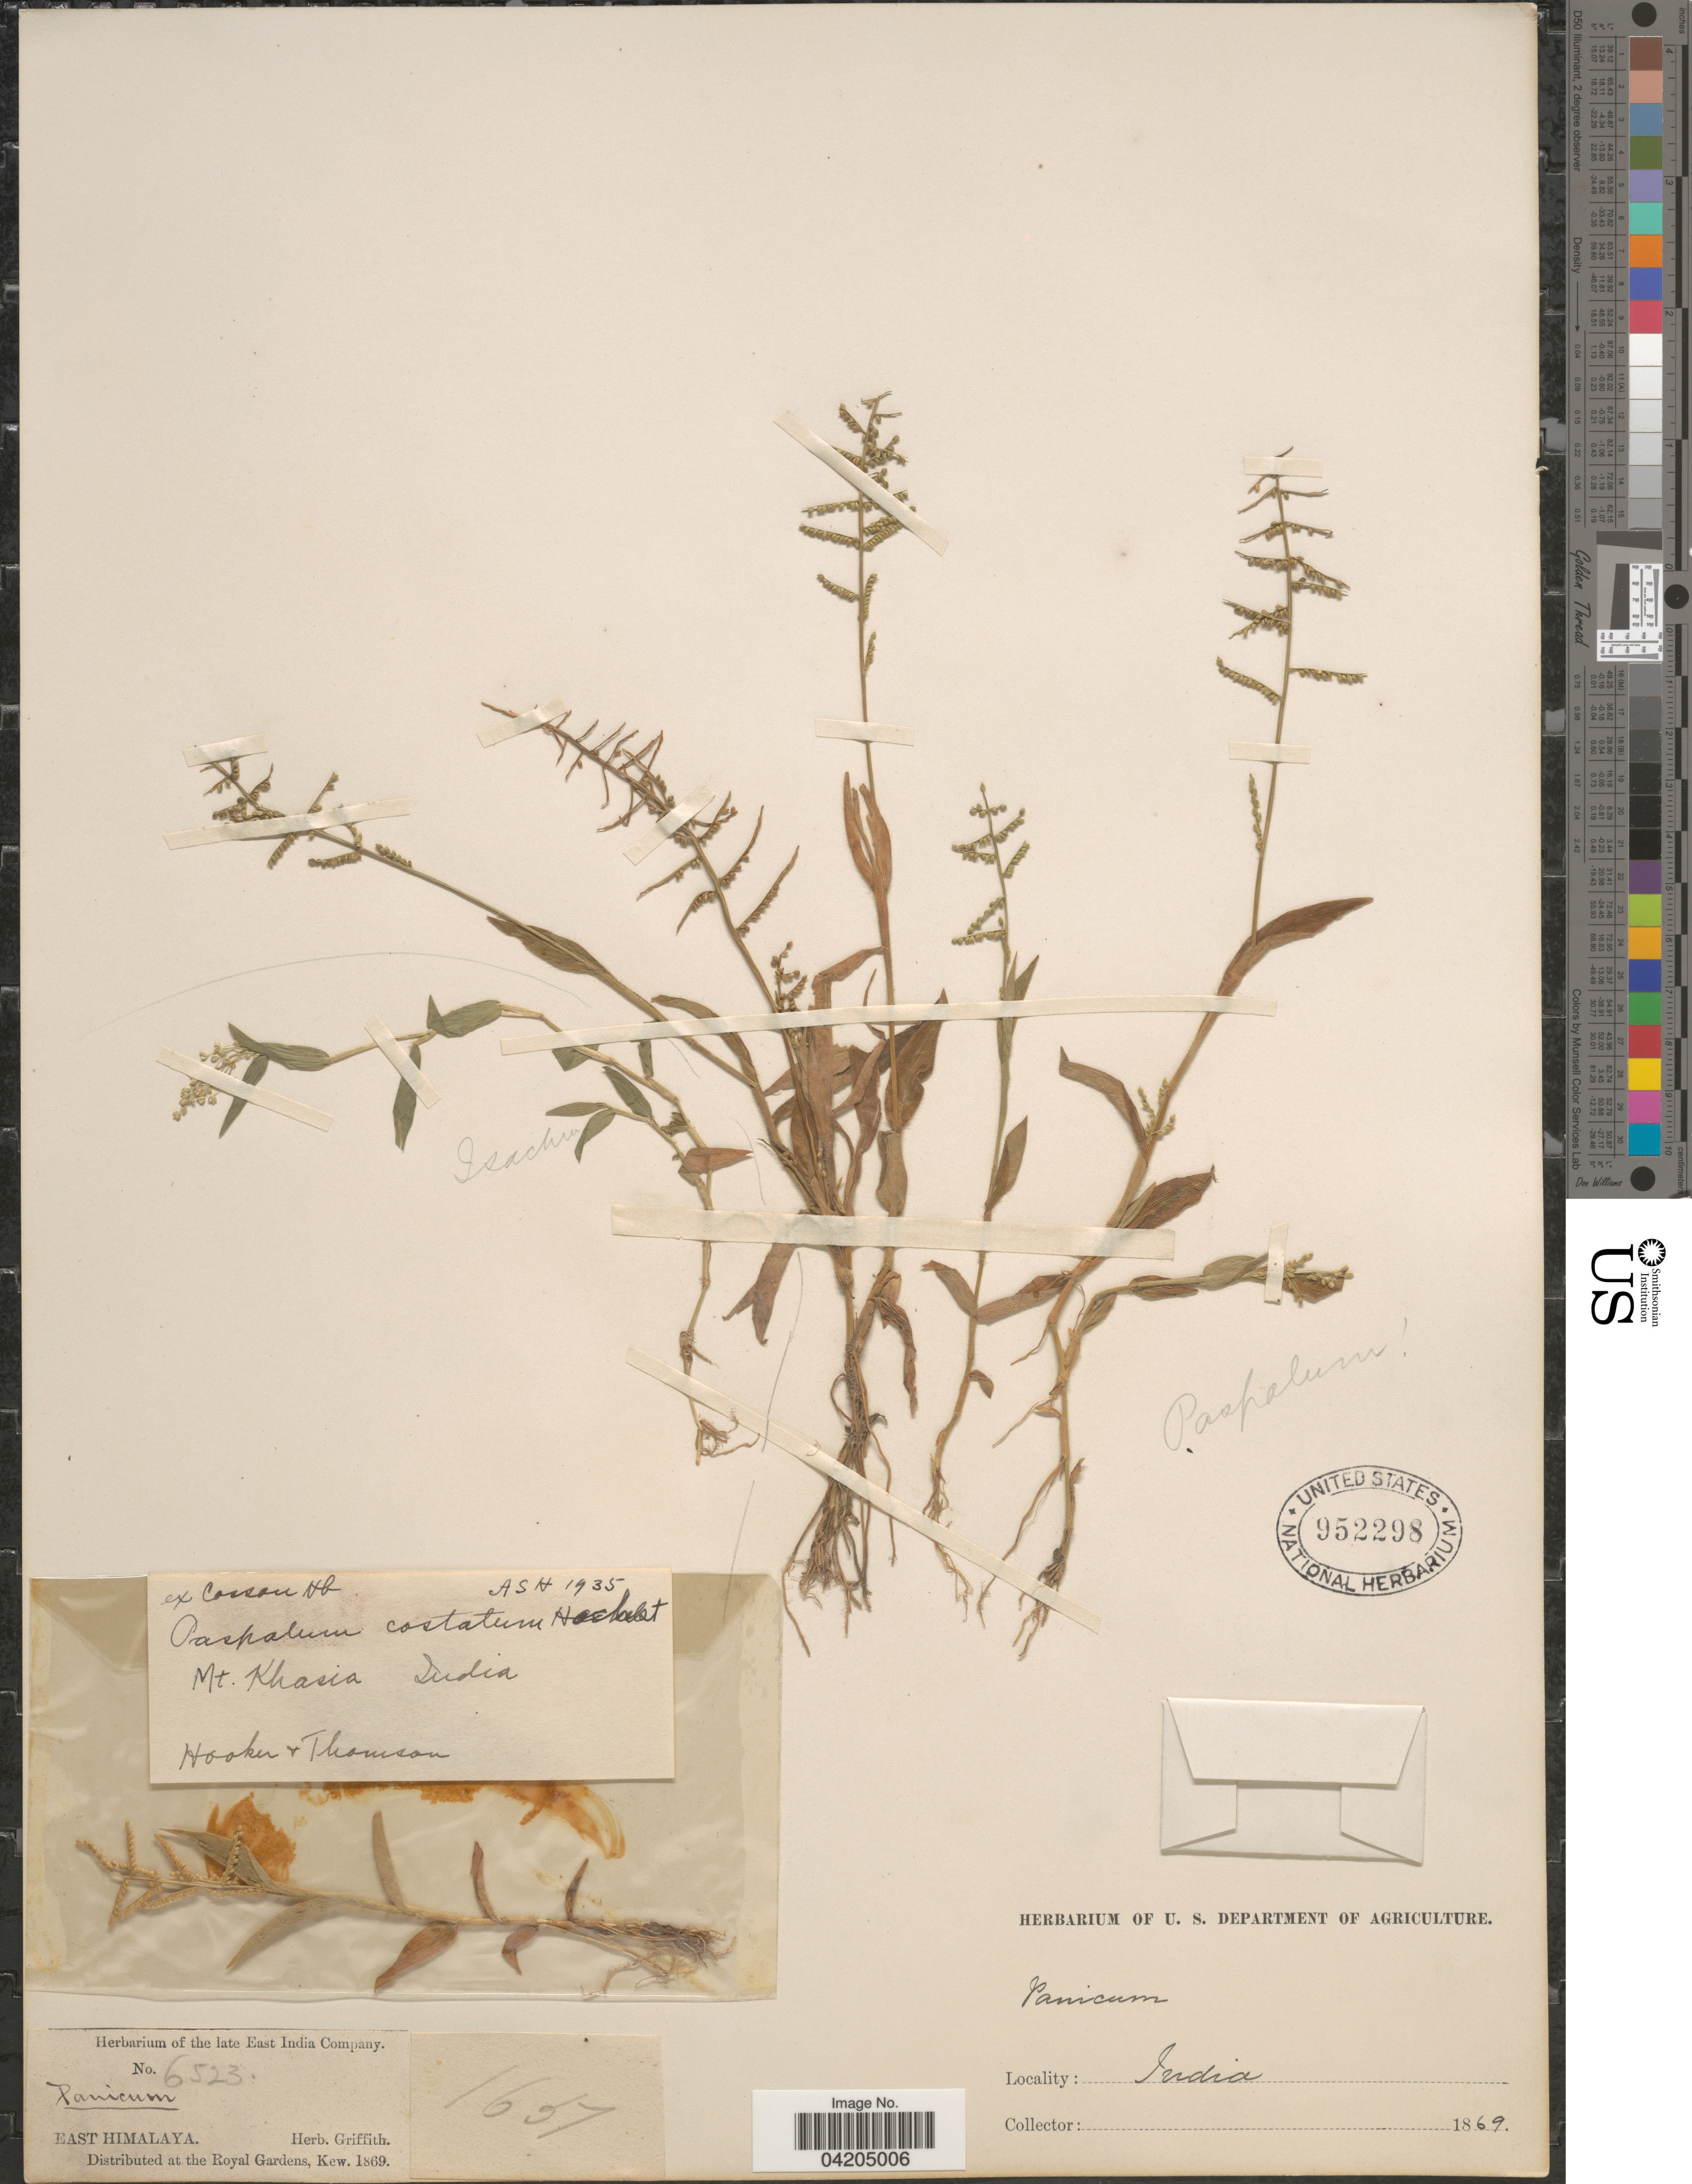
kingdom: Plantae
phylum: Tracheophyta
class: Liliopsida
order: Poales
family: Poaceae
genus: Digitaria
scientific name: Digitaria compacta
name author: (Roth) Veldkamp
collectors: ex herb. Griffith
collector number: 6523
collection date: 1869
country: India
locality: East Himalaya.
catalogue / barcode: US 952298